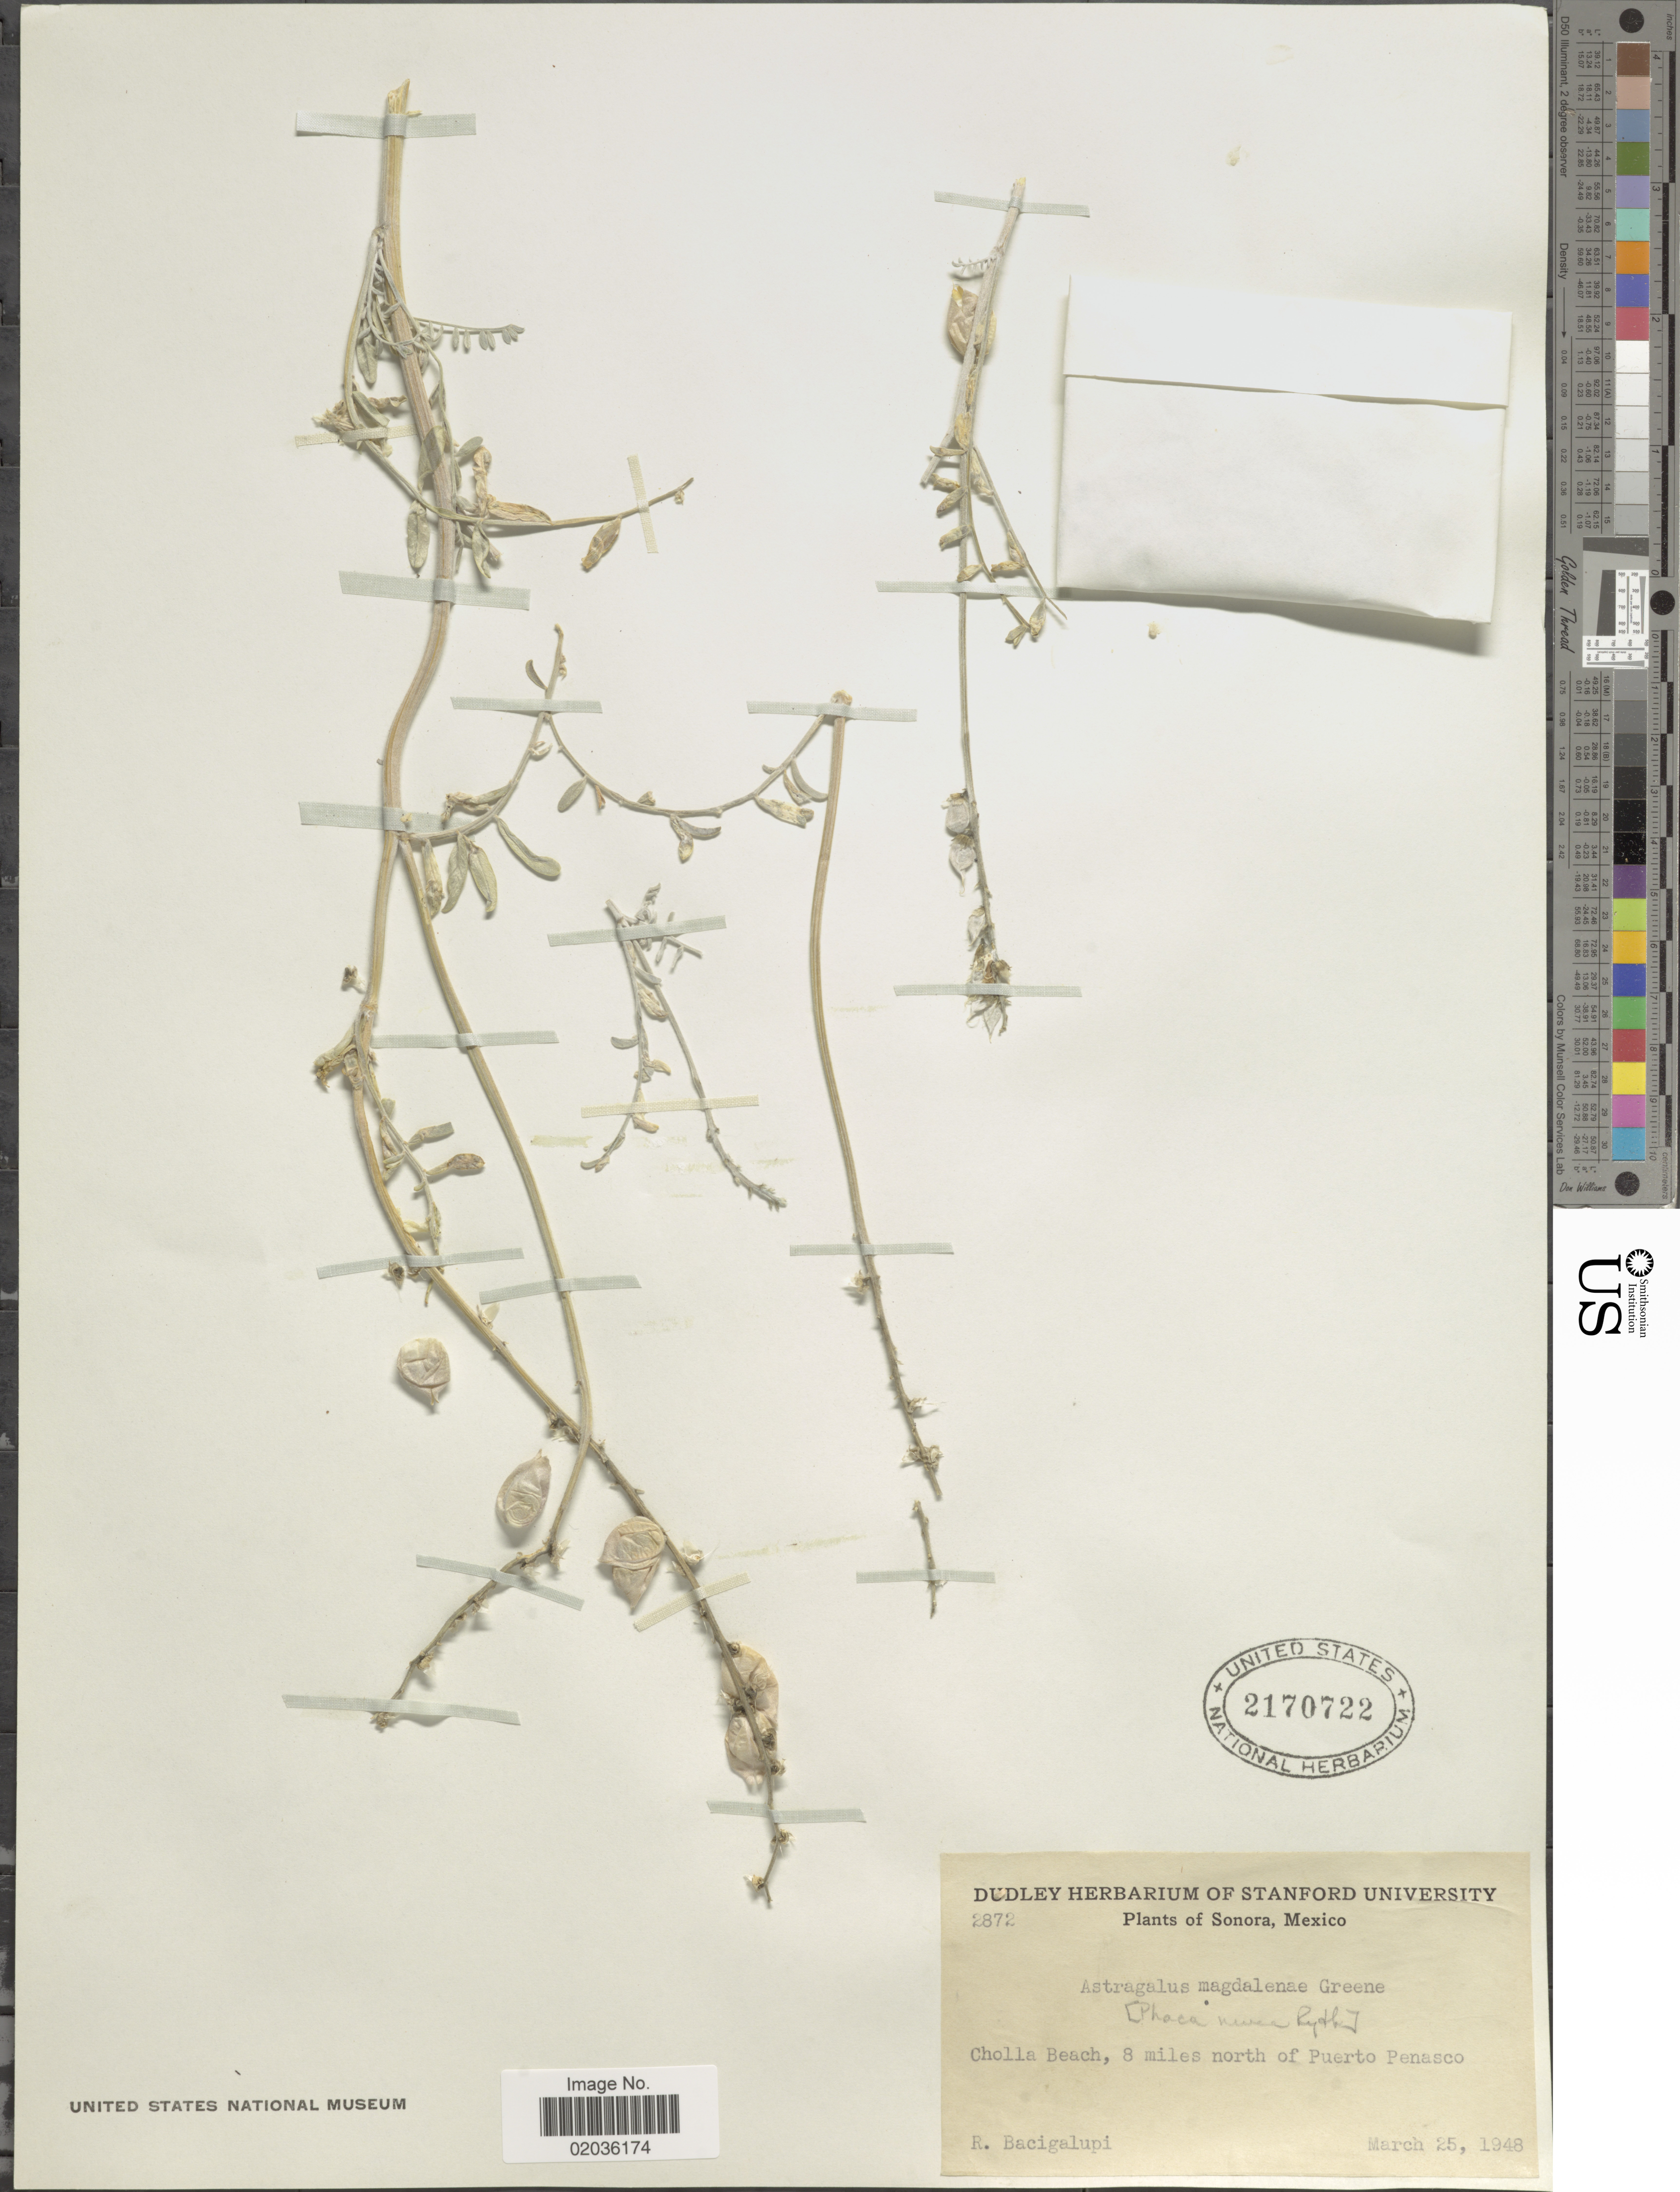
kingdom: Plantae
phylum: Tracheophyta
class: Magnoliopsida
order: Fabales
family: Fabaceae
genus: Astragalus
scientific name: Astragalus magdalenae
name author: Greene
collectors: R. Bacigalupi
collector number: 2872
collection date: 1948-03-25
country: Mexico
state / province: Sonora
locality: Cholla Beac, 8 miles north of Puerto Penasco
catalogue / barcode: US 2170722